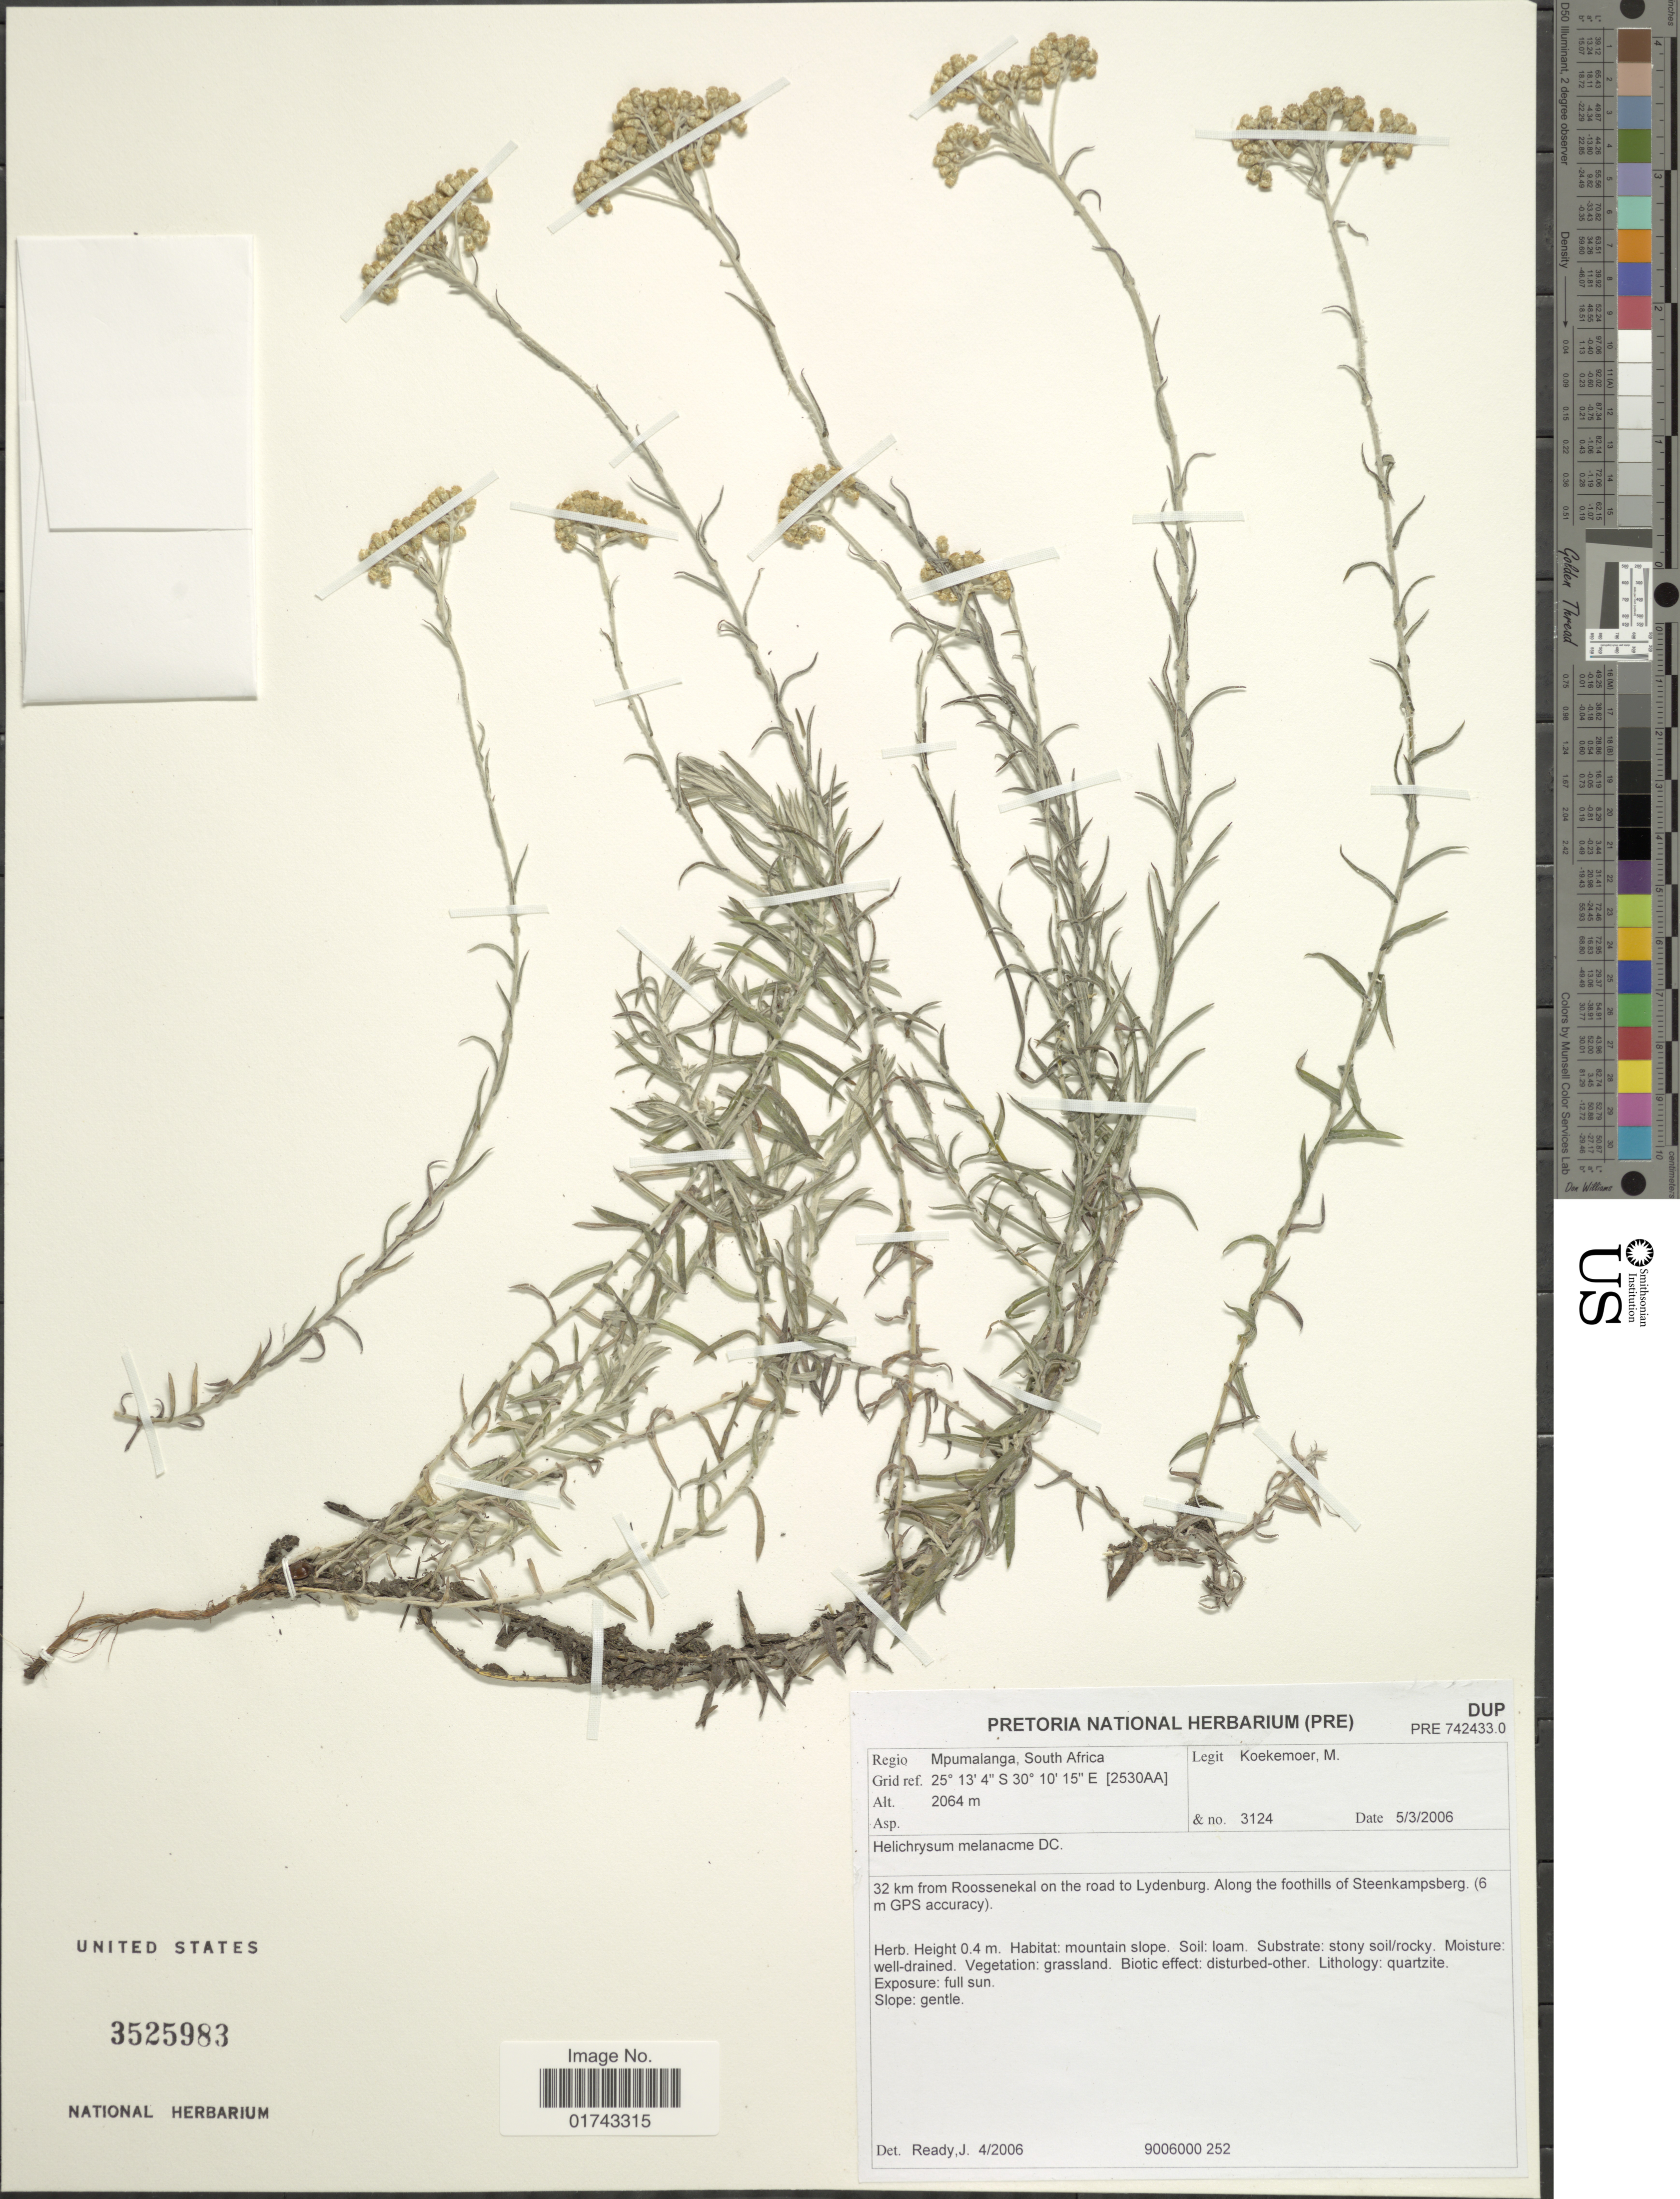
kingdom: Plantae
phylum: Tracheophyta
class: Magnoliopsida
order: Asterales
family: Asteraceae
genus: Helichrysum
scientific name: Helichrysum melanacme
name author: DC.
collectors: M. Koekemoer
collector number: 3124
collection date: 2006-03-05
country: South Africa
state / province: Mpumalanga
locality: Regio Mpumalanga, South Africa, Grid ref. [2530AA], 32 km from Roossenekal on the road to Lydenburg, Along the foothills of Steenkampsberg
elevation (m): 2064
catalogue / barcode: US 3525983